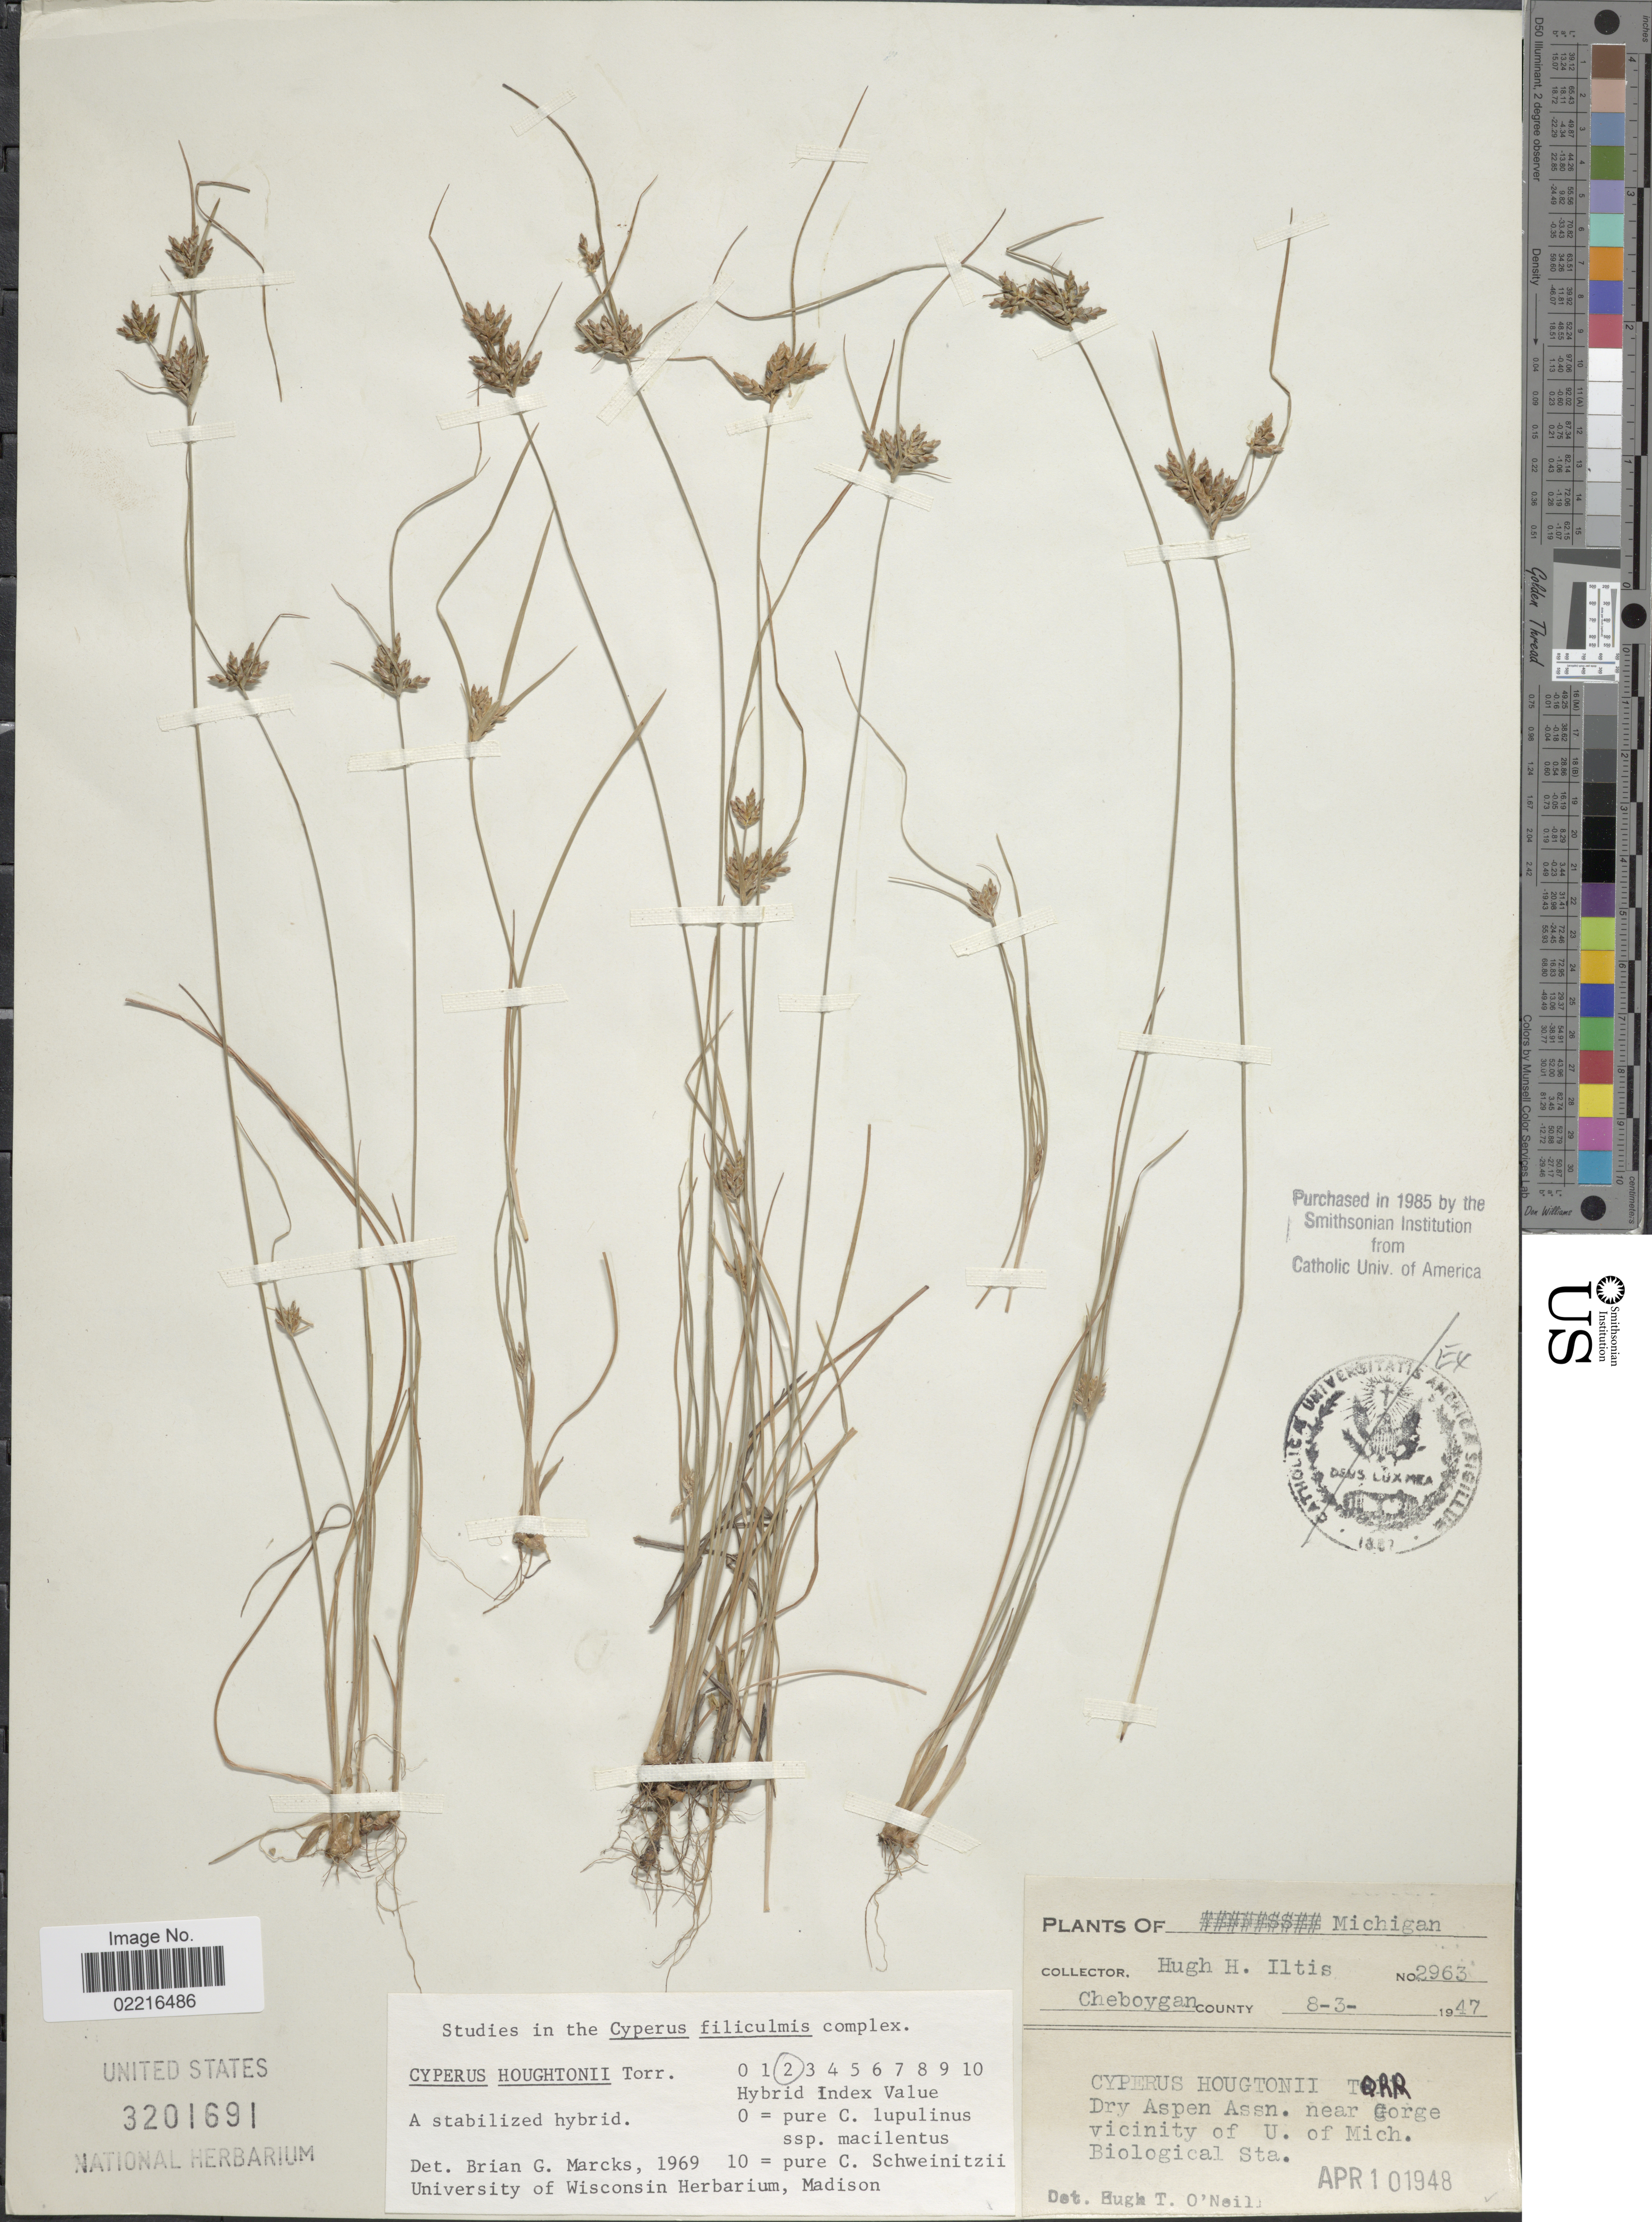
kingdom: Plantae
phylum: Tracheophyta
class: Liliopsida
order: Poales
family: Cyperaceae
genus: Cyperus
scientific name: Cyperus houghtonii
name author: Torr.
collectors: H. H. Iltis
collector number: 2963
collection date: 1947-08-03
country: United States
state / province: Michigan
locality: Cheboygan County, near Gorge Vicinity of U. of Mich. Biological Sta.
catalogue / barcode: US 3201691